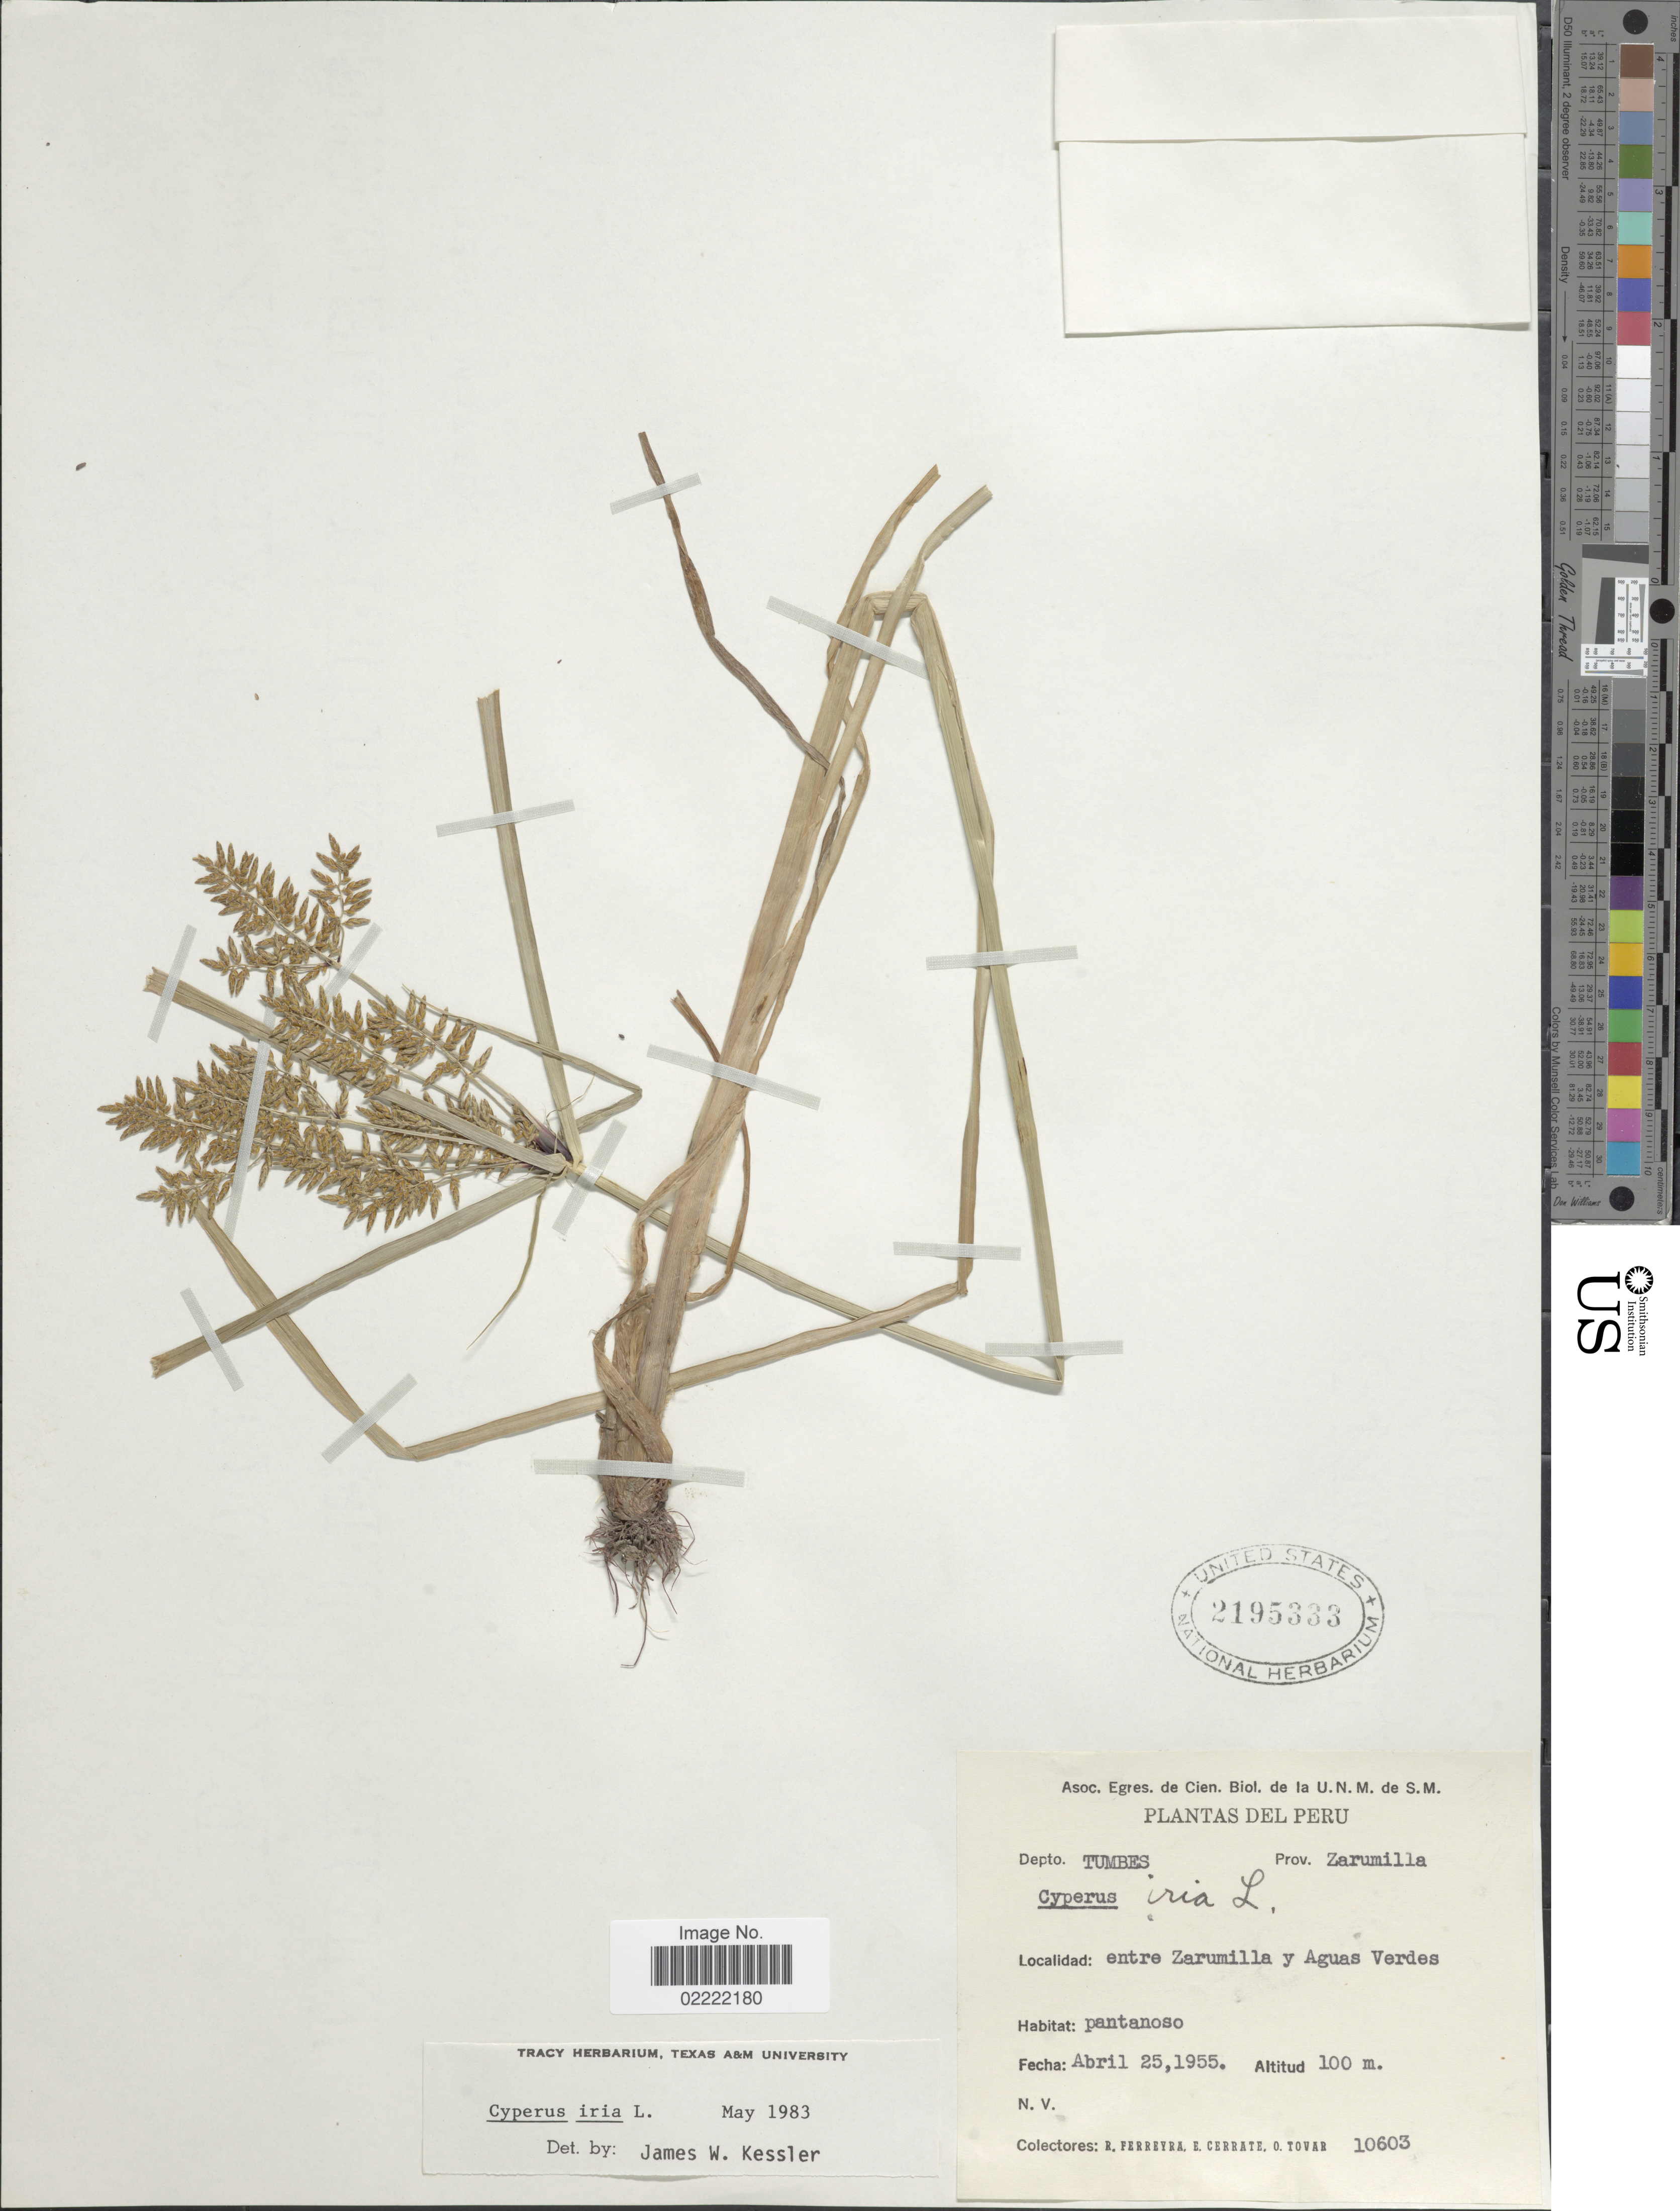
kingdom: Plantae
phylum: Tracheophyta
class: Liliopsida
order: Poales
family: Cyperaceae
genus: Cyperus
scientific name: Cyperus iria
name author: L.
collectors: R. A. Ferreyra, E. Cerrate & Ó. Tovar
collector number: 10603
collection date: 1955-04-25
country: Peru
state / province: Tumbes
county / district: Zarumilla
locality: Entre Zarumilla y Aguas Verdes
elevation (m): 100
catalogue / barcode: US 2195333